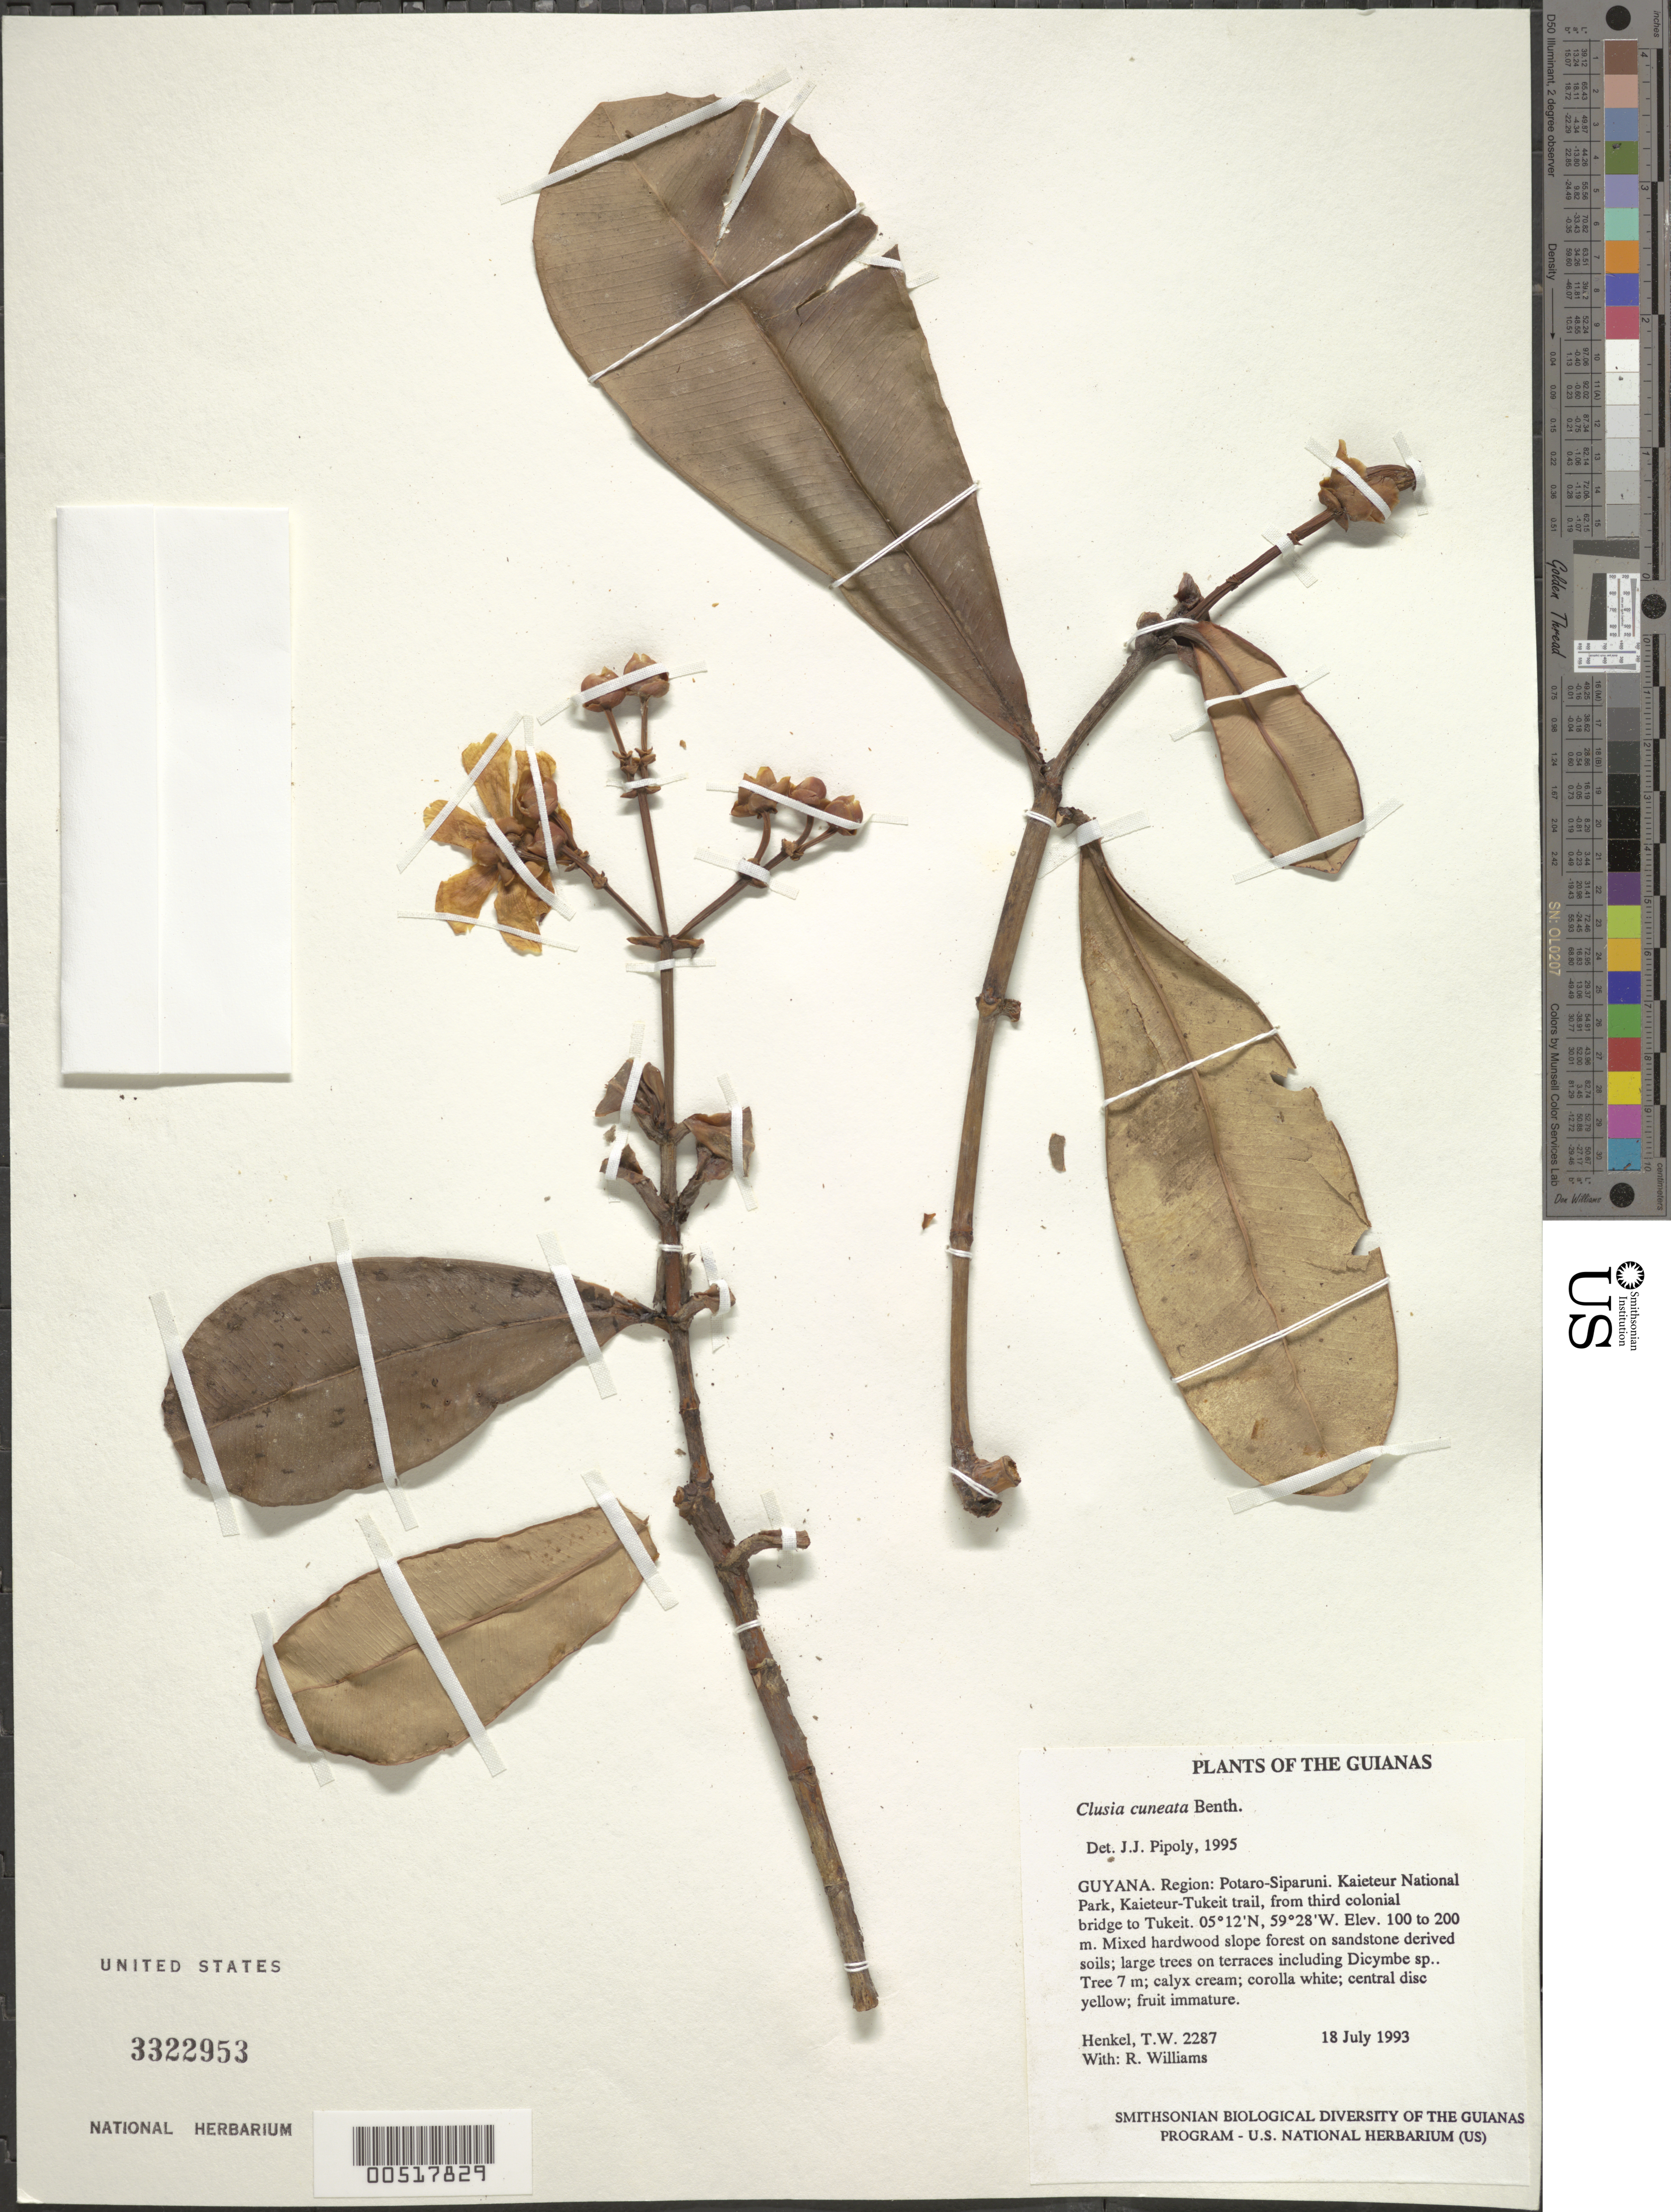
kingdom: Plantae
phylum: Tracheophyta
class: Magnoliopsida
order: Malpighiales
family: Clusiaceae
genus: Clusia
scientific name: Clusia cuneata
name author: Benth.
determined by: Pipoly, J. J., III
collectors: T. Henkel & R. Williams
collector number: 2287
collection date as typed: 18 July 1993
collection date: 1993-07-18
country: Guyana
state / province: Potaro-Siparuni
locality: Kaieteur National Park, Kaieteur-Tukeit trail, from third colonial bridge to Tukeit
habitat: Mixed hardwood slope forest on sandstone derived soils; large trees on terraces including Dicymbe sp.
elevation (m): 100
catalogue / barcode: US 3322953